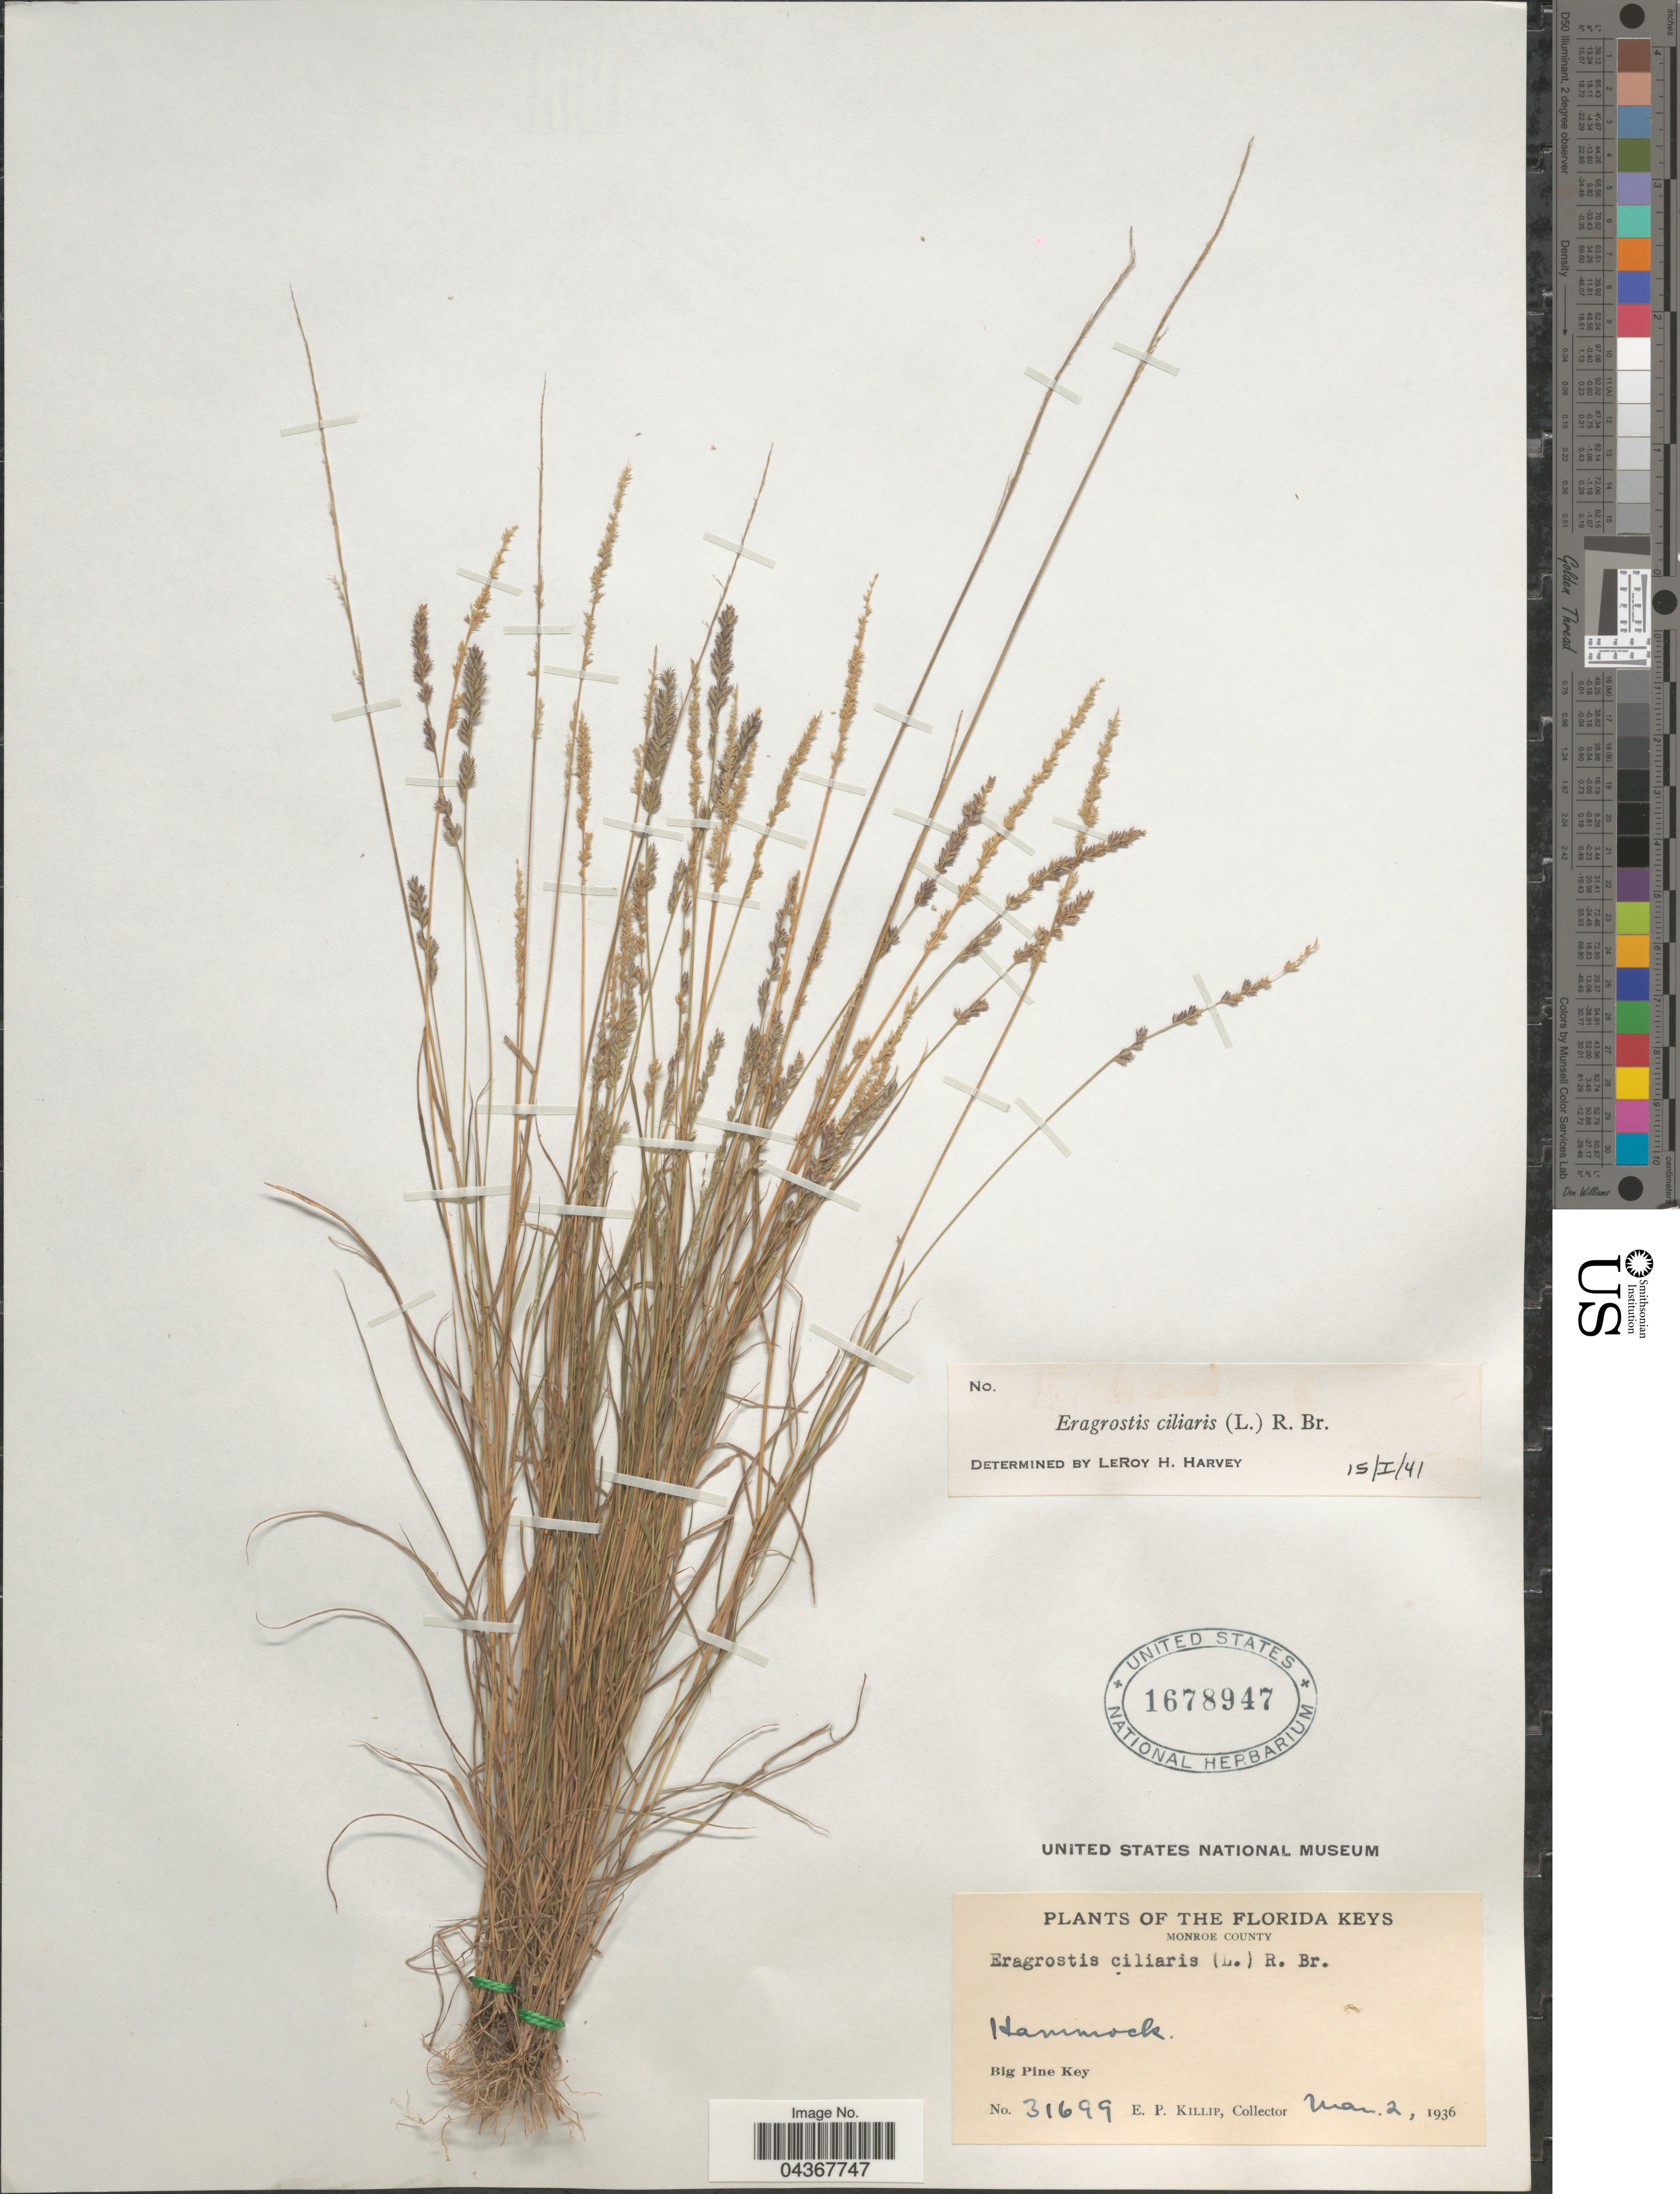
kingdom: Plantae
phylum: Tracheophyta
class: Liliopsida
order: Poales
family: Poaceae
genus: Eragrostis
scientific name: Eragrostis ciliaris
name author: (L.) R. Br.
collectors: E. P. Killip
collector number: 31699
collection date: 1936-03-02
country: United States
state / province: Florida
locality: The Florida Keys. Monroe County. Big Pine Key.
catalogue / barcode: US 1678947